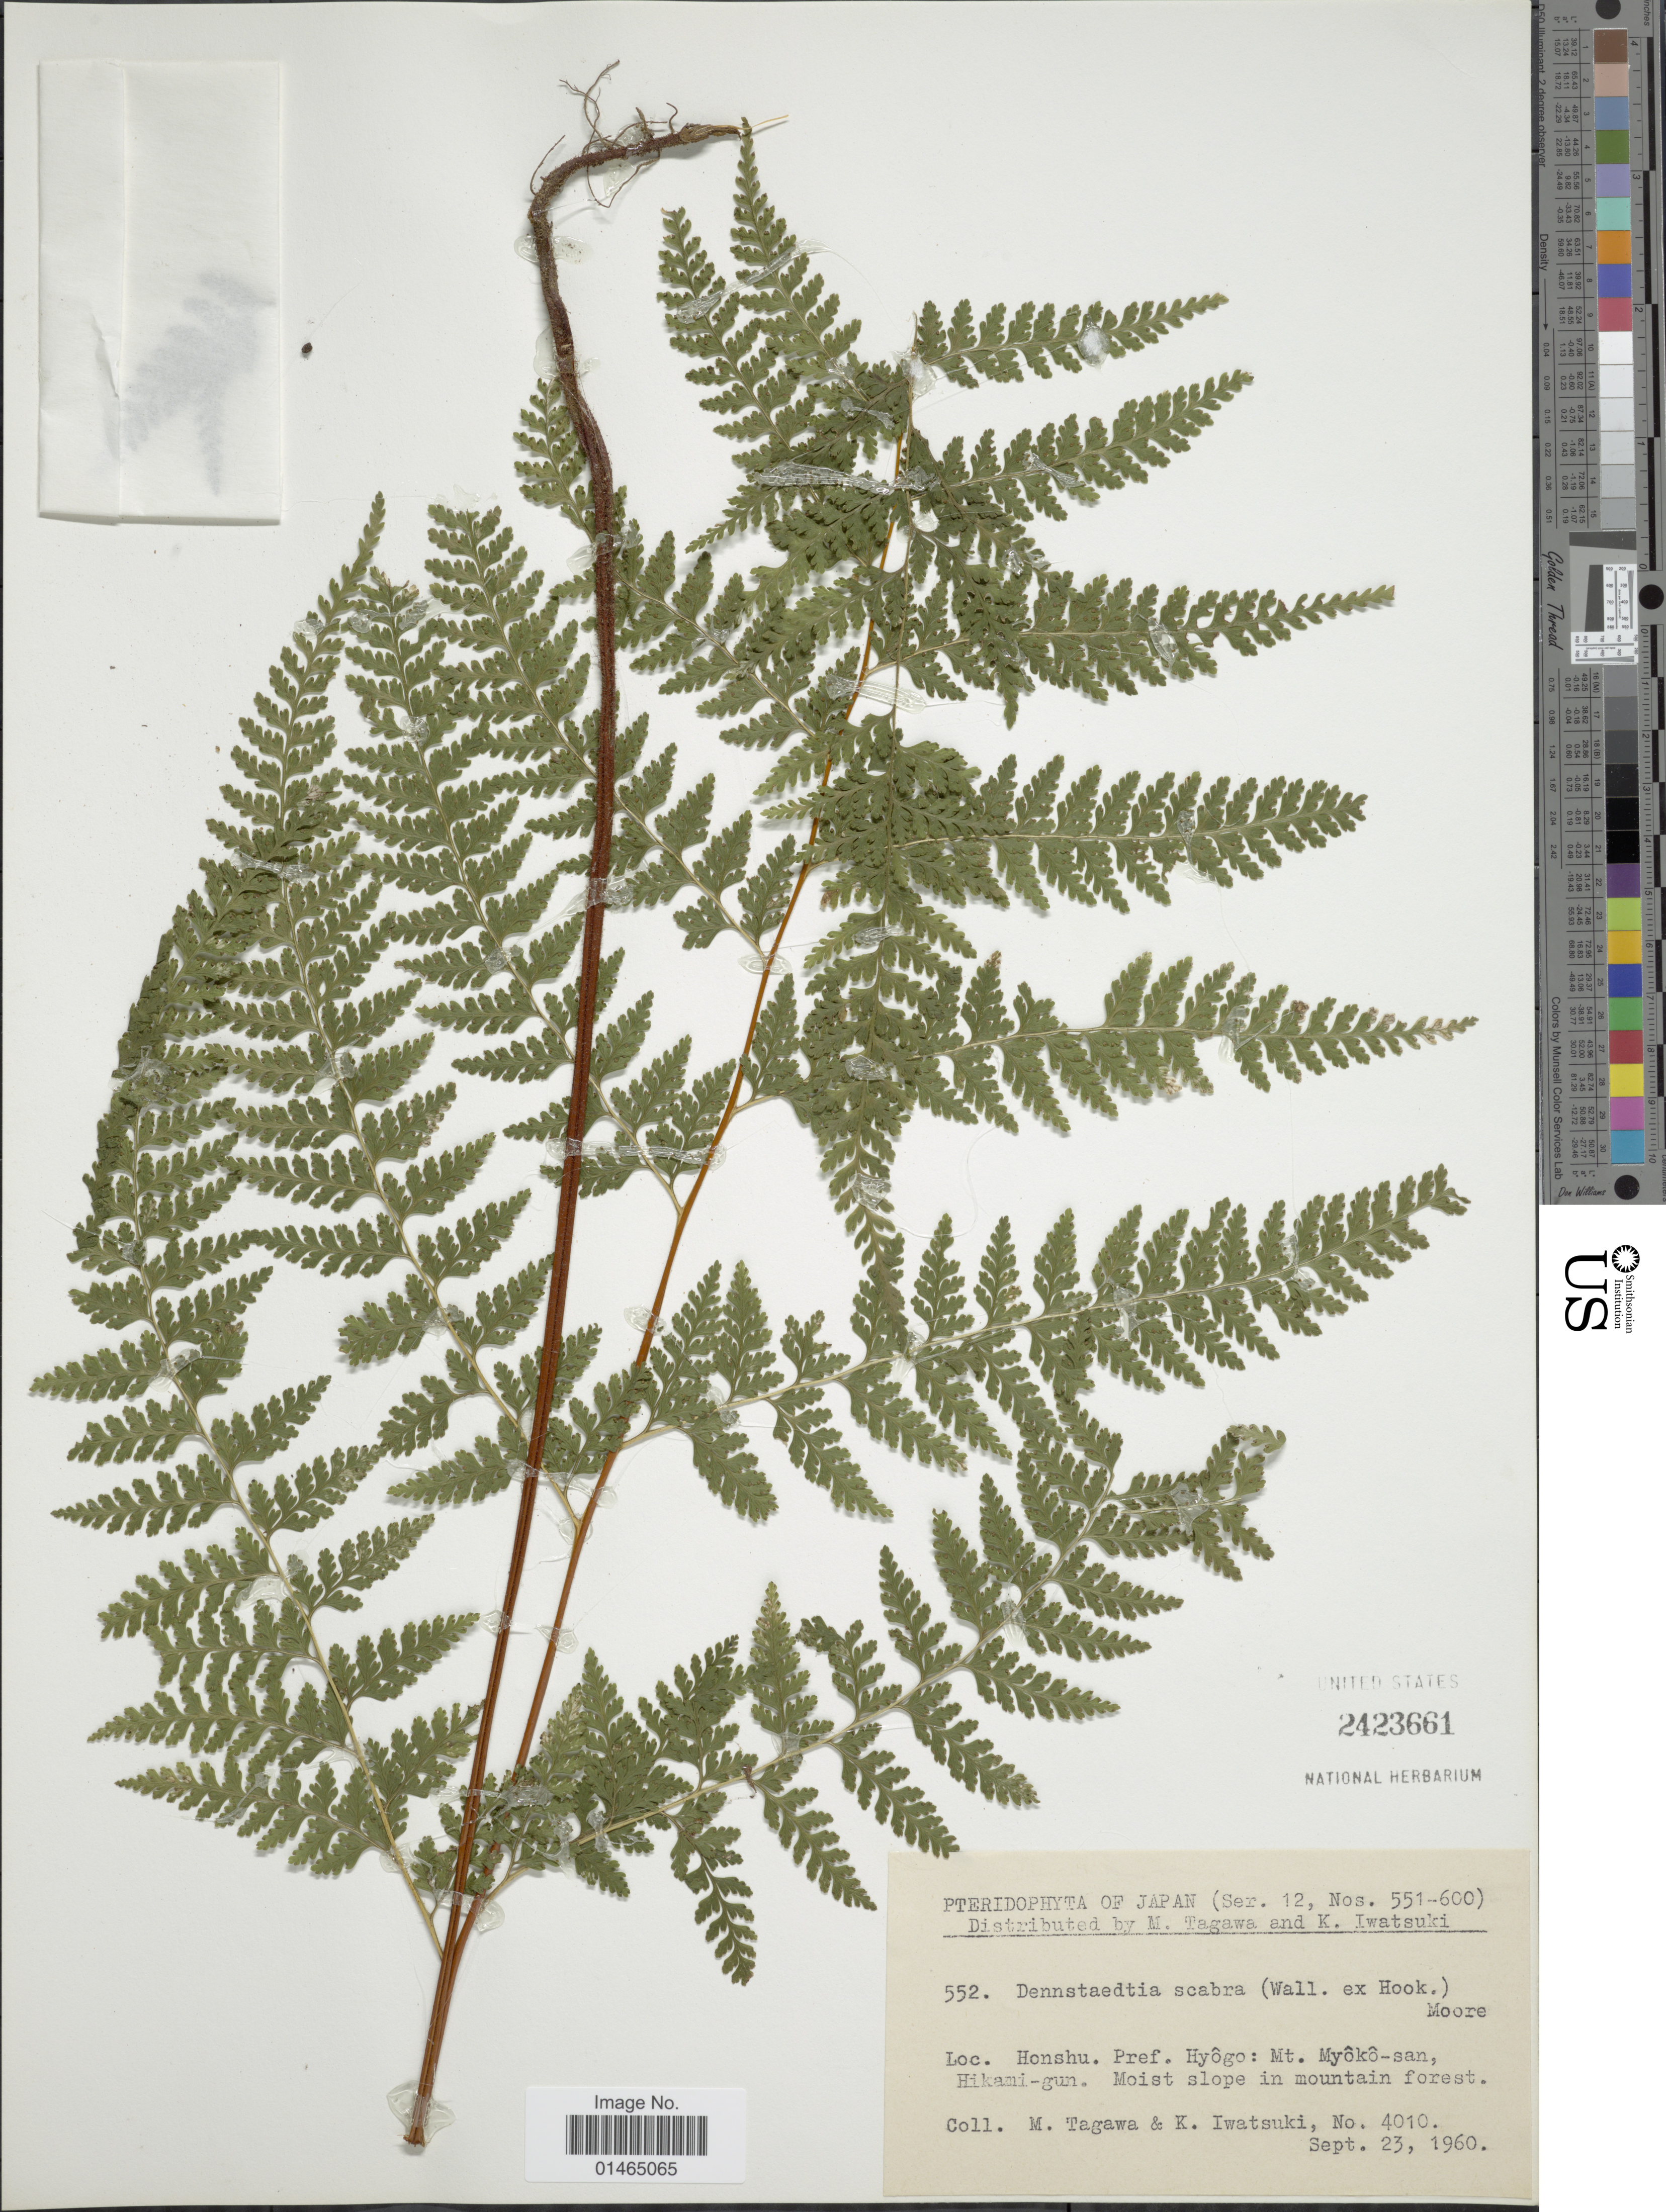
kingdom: Plantae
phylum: Tracheophyta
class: Polypodiopsida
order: Polypodiales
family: Dennstaedtiaceae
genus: Dennstaedtia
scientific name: Dennstaedtia scabra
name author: (Wall. ex Hook.) T. Moore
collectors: M. Tagawa & K. Iwatsuki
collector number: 4010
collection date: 1960-09-23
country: Japan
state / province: Hyogo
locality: Honshu. Pref. Hyôgo: Mt. Myôkô-san, Hikami-gun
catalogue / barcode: US 2423661